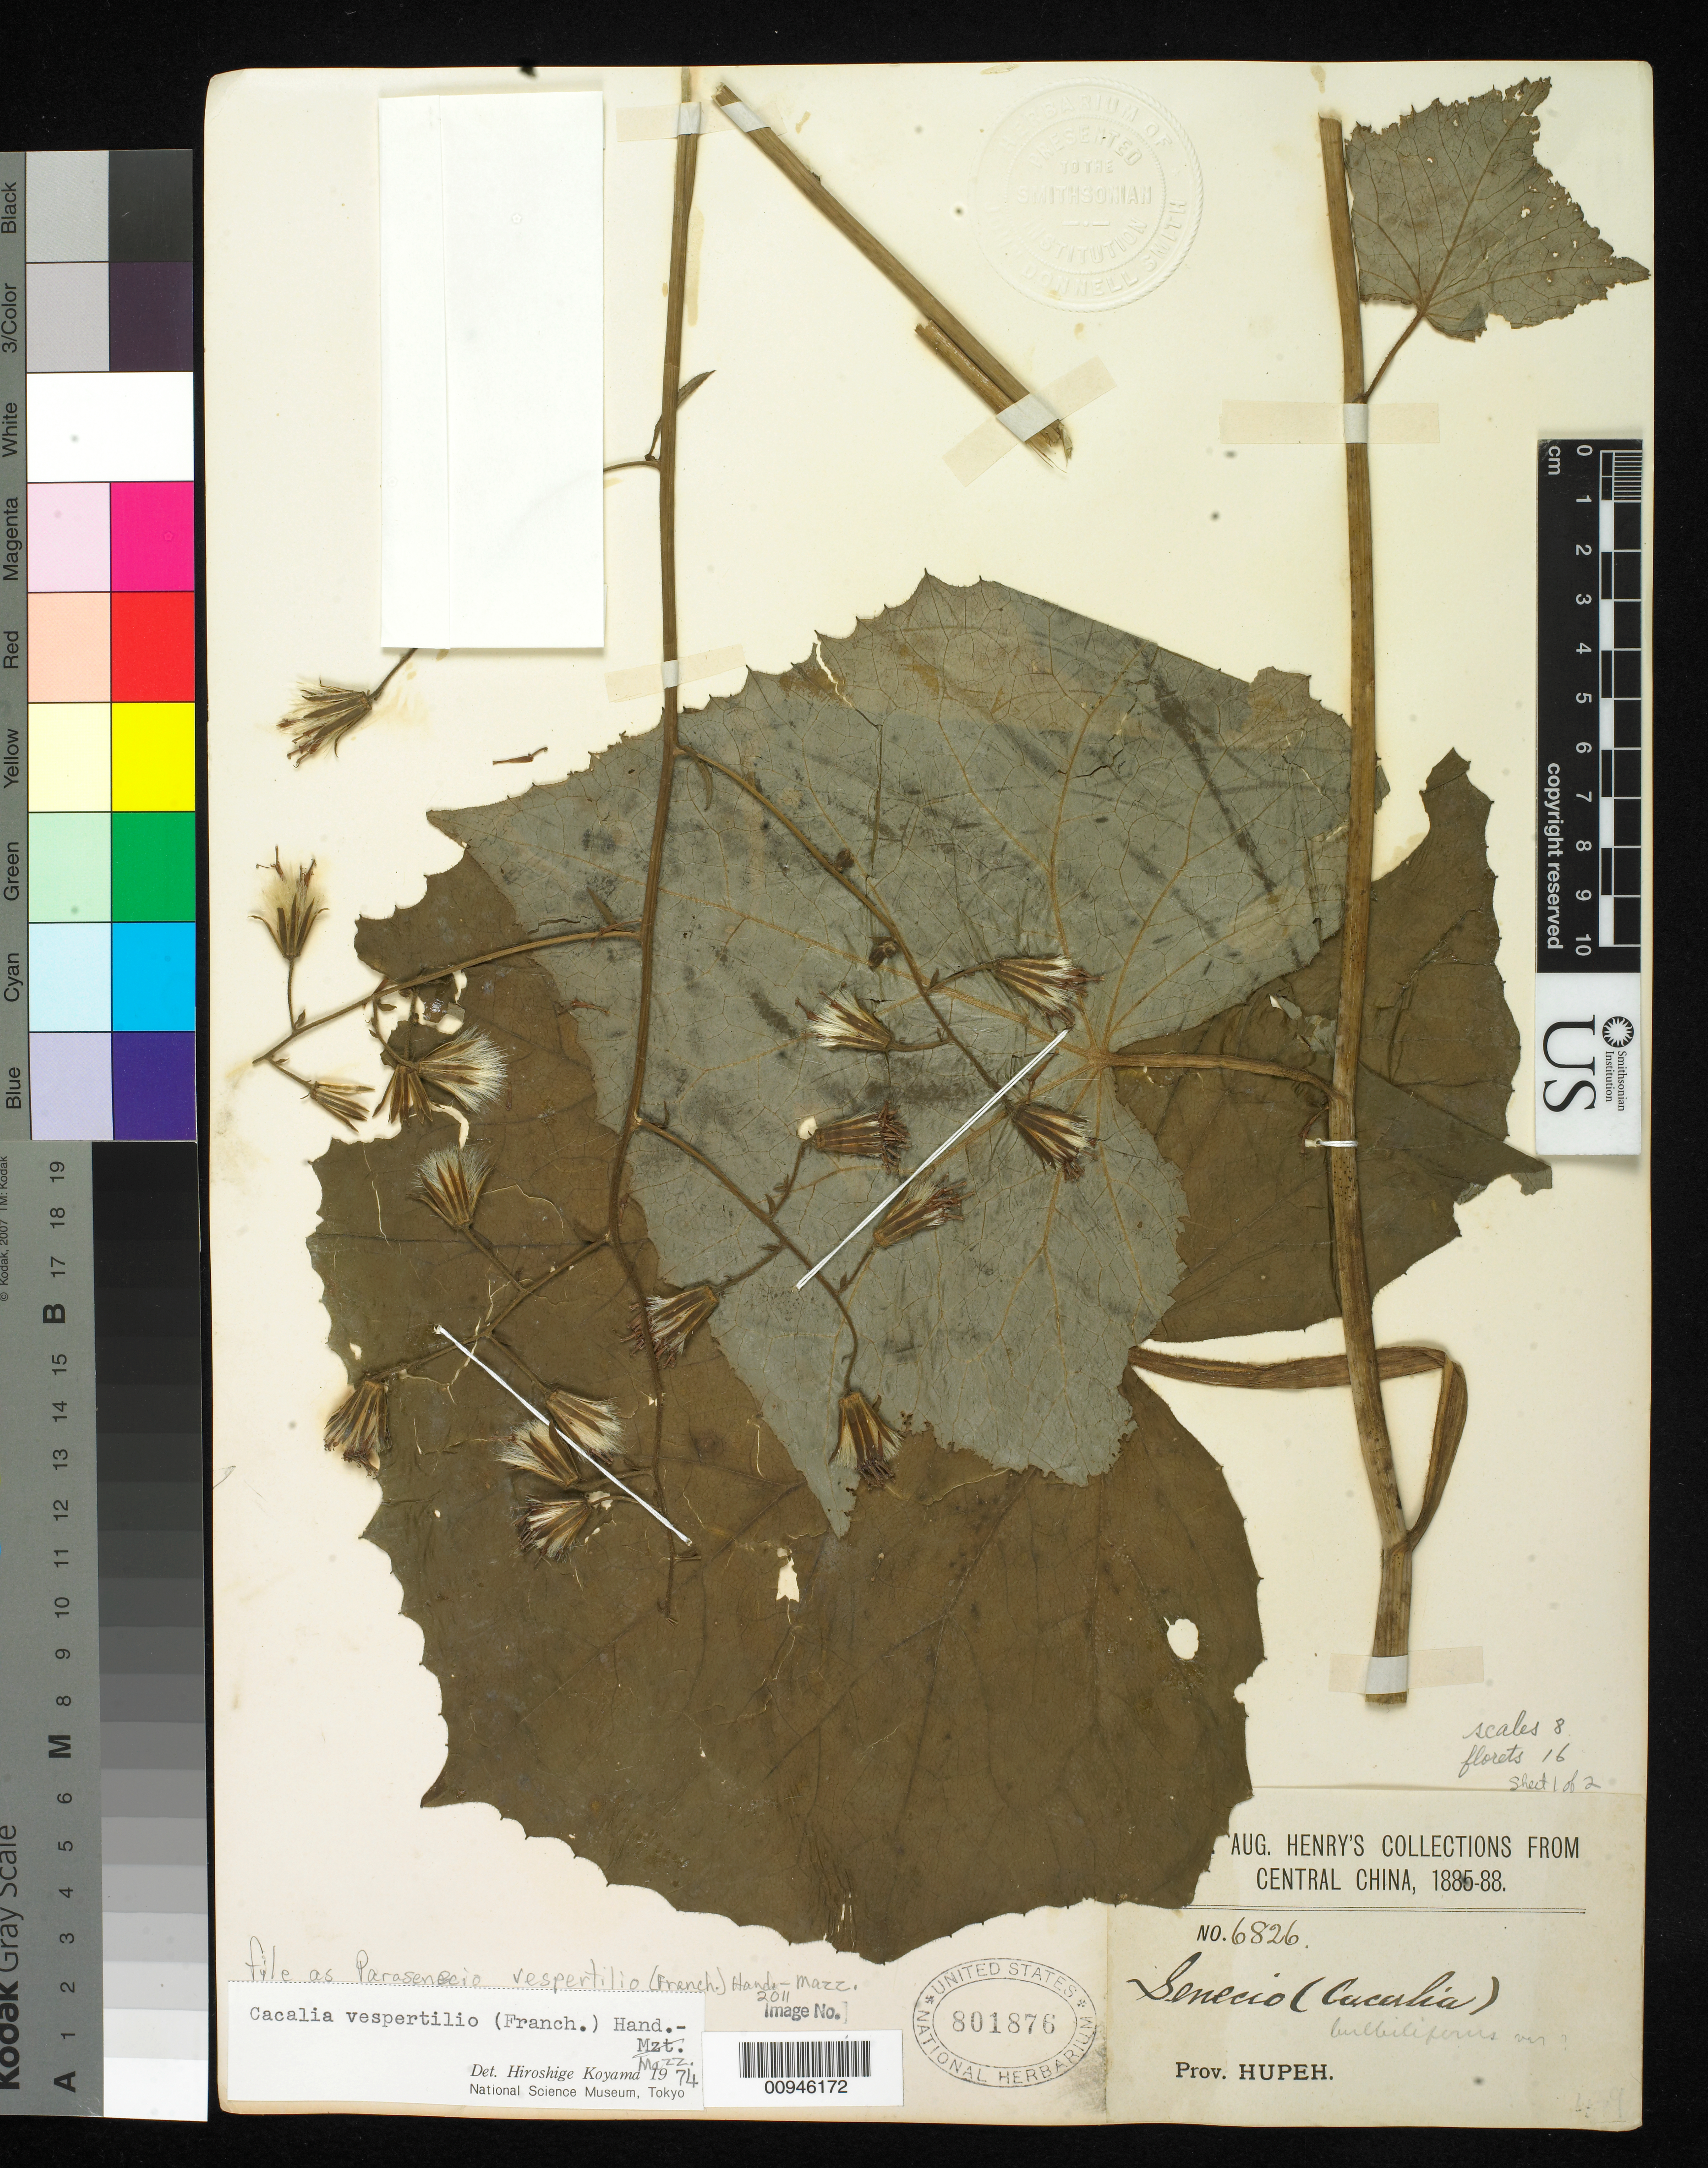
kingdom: Plantae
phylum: Tracheophyta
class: Magnoliopsida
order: Asterales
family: Asteraceae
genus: Parasenecio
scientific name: Parasenecio vespertilio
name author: (Franch.) Hand.-Mazz.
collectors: A. Henry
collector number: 6826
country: China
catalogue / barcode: US 801876